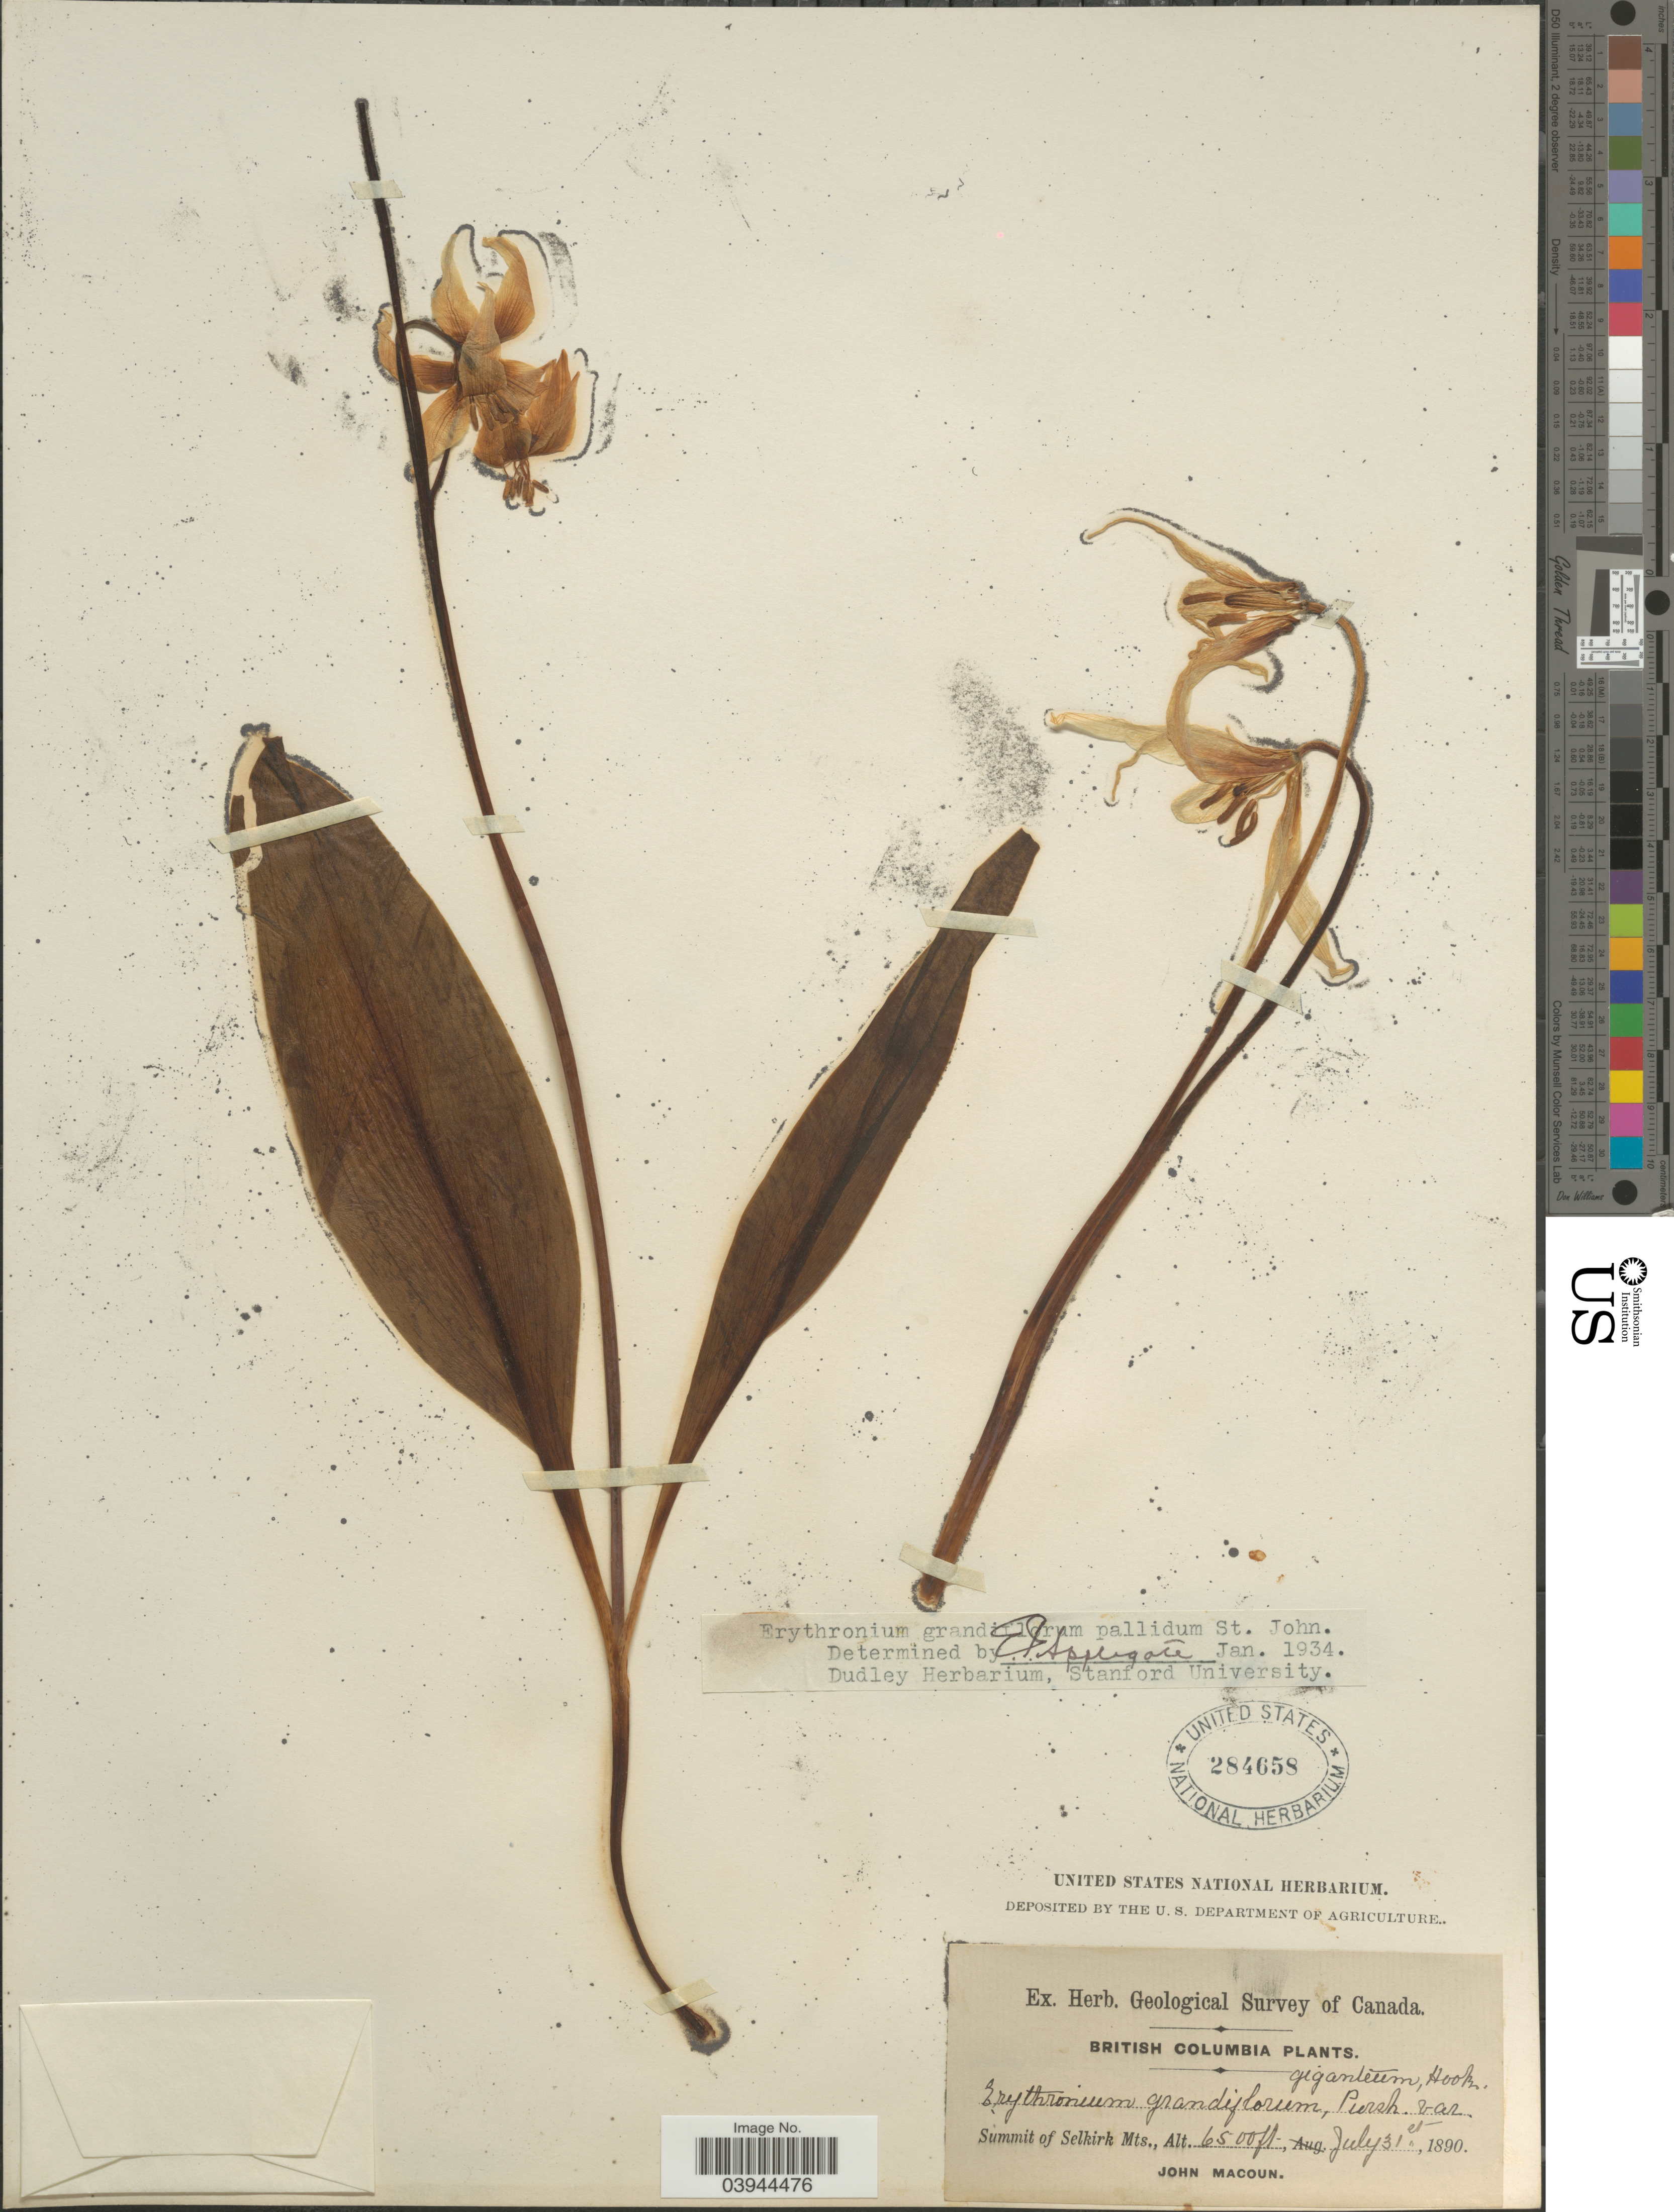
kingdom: Plantae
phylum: Tracheophyta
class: Liliopsida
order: Liliales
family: Liliaceae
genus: Erythronium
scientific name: Erythronium grandiflorum var. pallidum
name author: H. St. John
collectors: J. Macoun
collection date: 1890-07-31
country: Canada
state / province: British Columbia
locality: Summit of Selkirk Mts.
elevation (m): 1981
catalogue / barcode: US 284658